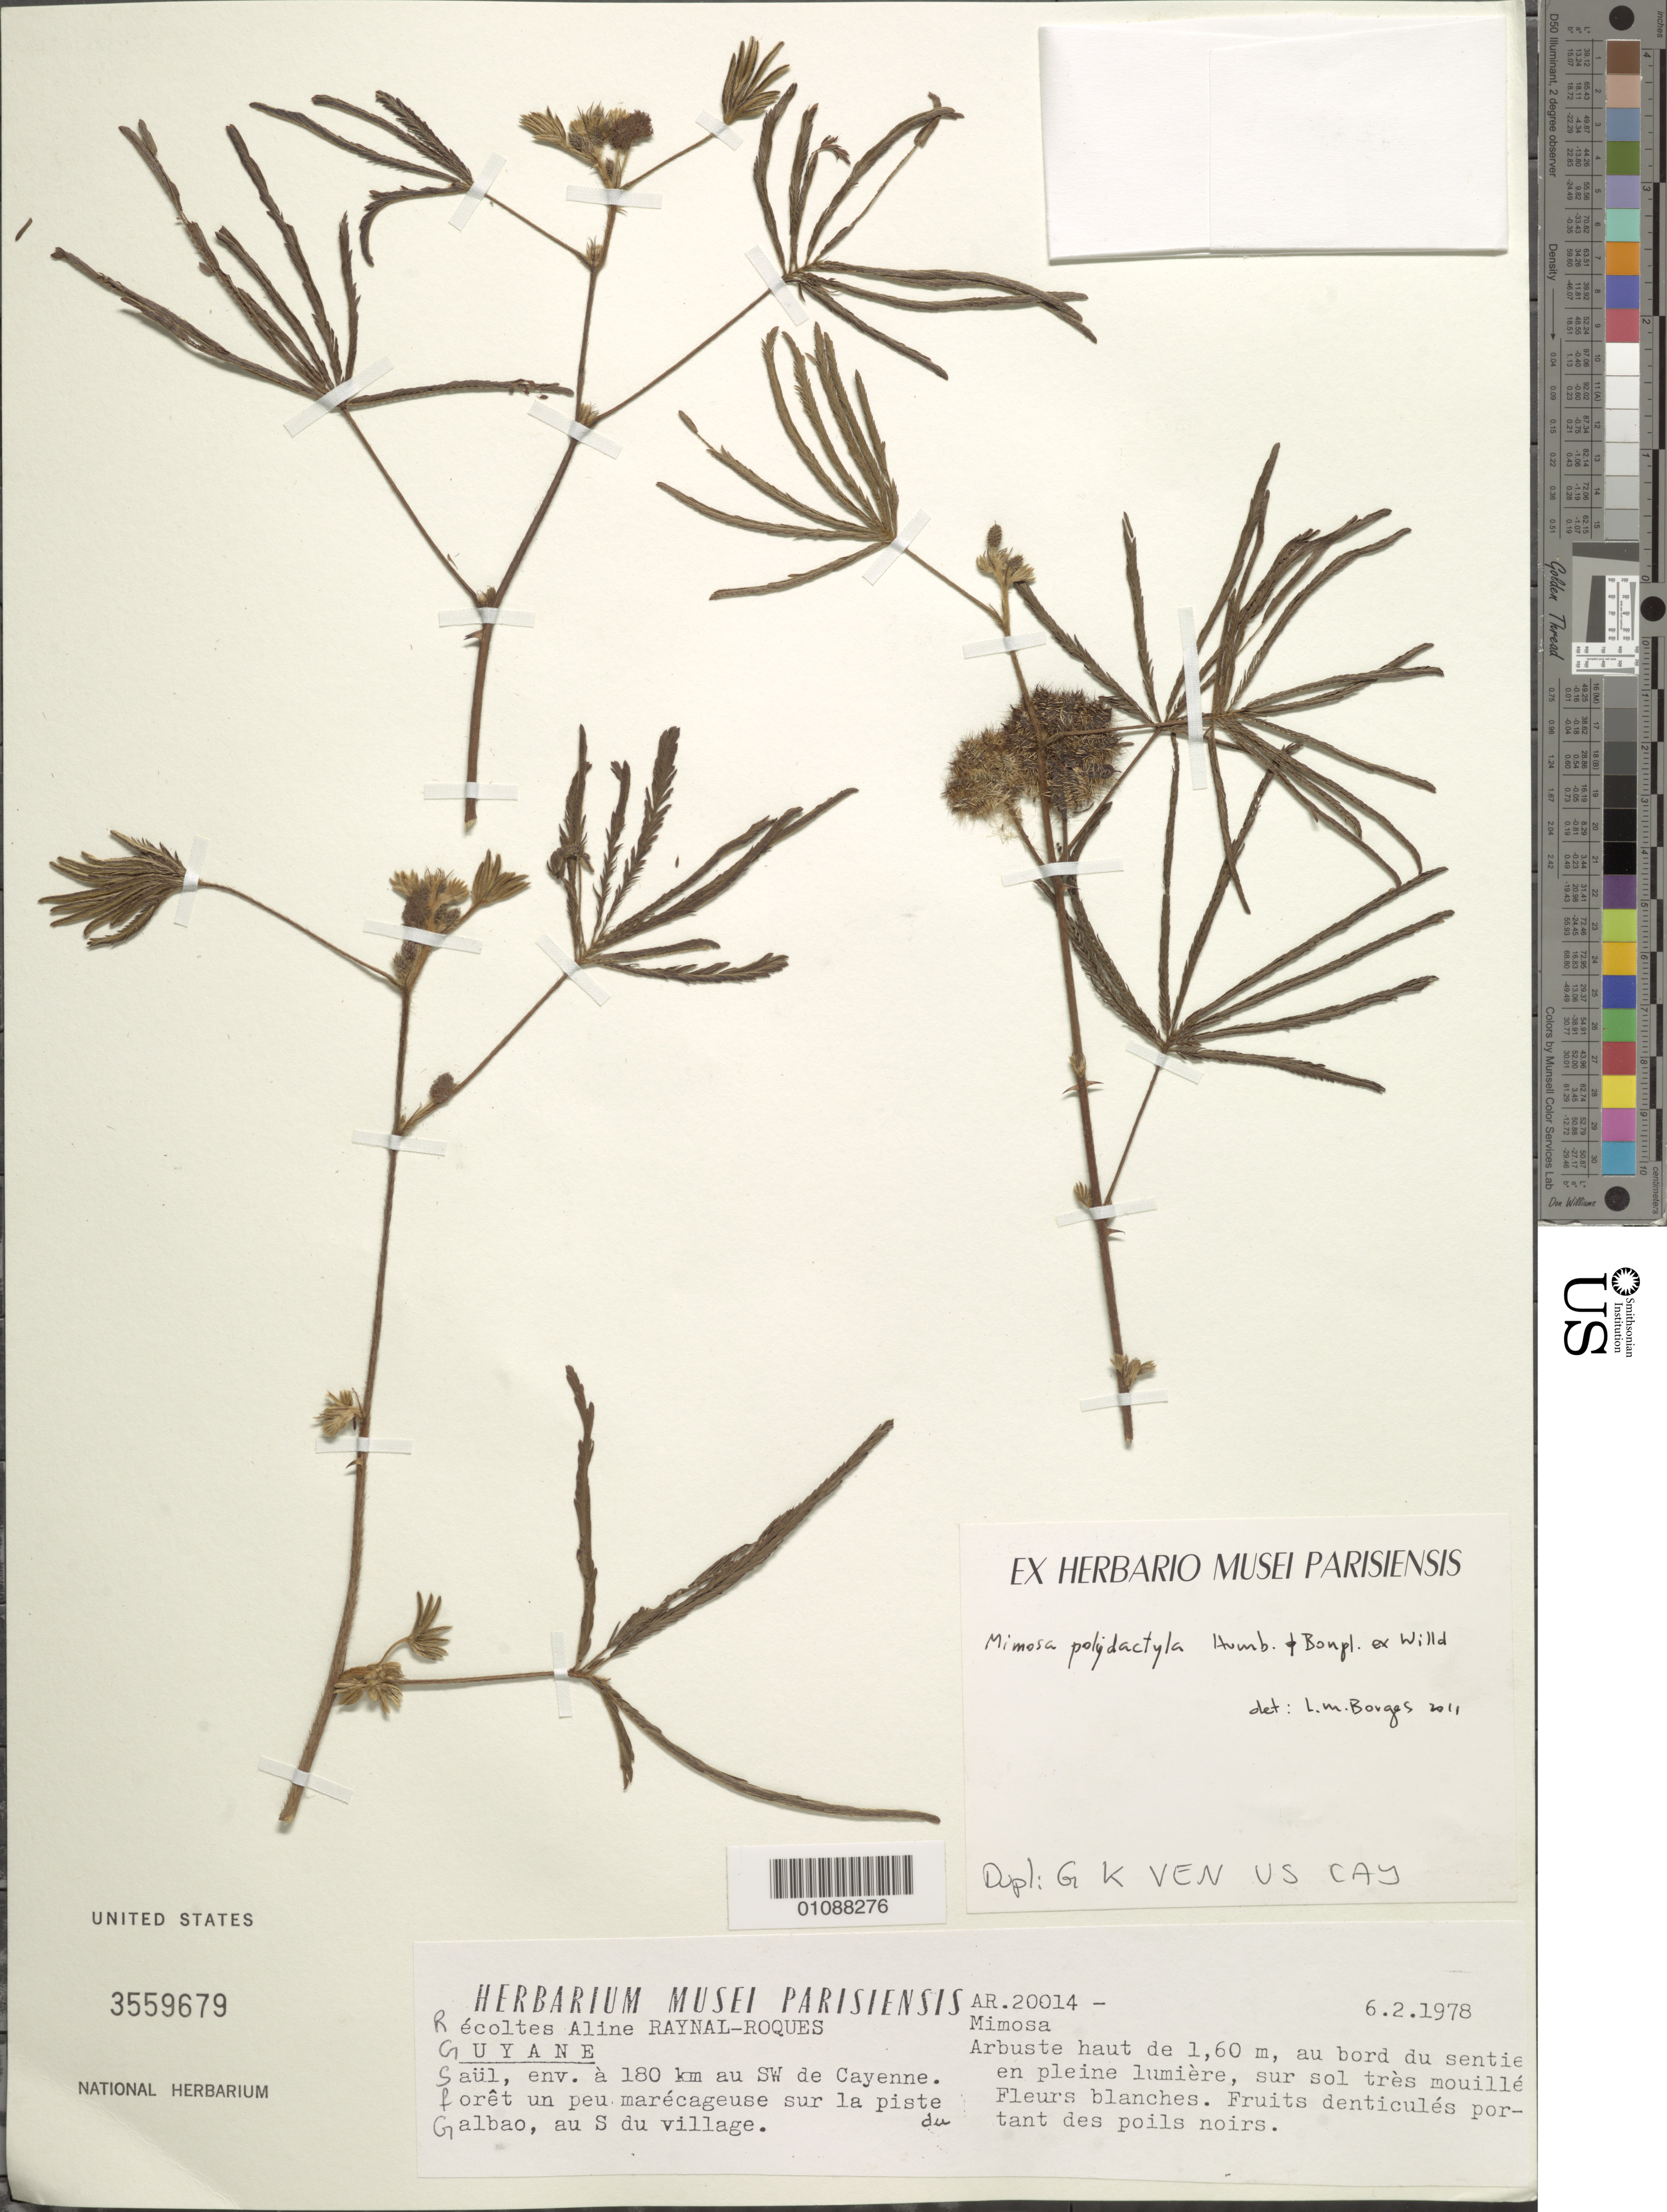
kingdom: Plantae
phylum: Tracheophyta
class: Magnoliopsida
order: Fabales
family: Fabaceae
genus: Mimosa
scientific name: Mimosa polydactyla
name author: Humb. & Bonpl. ex Willd.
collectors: A. M. Raynal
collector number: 20014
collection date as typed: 6-Feb-78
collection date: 1978-02-06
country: French Guiana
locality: Saül, env. a 180km au SW de Cayenne. Sur la piste Galbao, au S du village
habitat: Foret un peu marecageuse. Au bord du sentier en pleine lumiere, sur sol tres mouille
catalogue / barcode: US 3559679